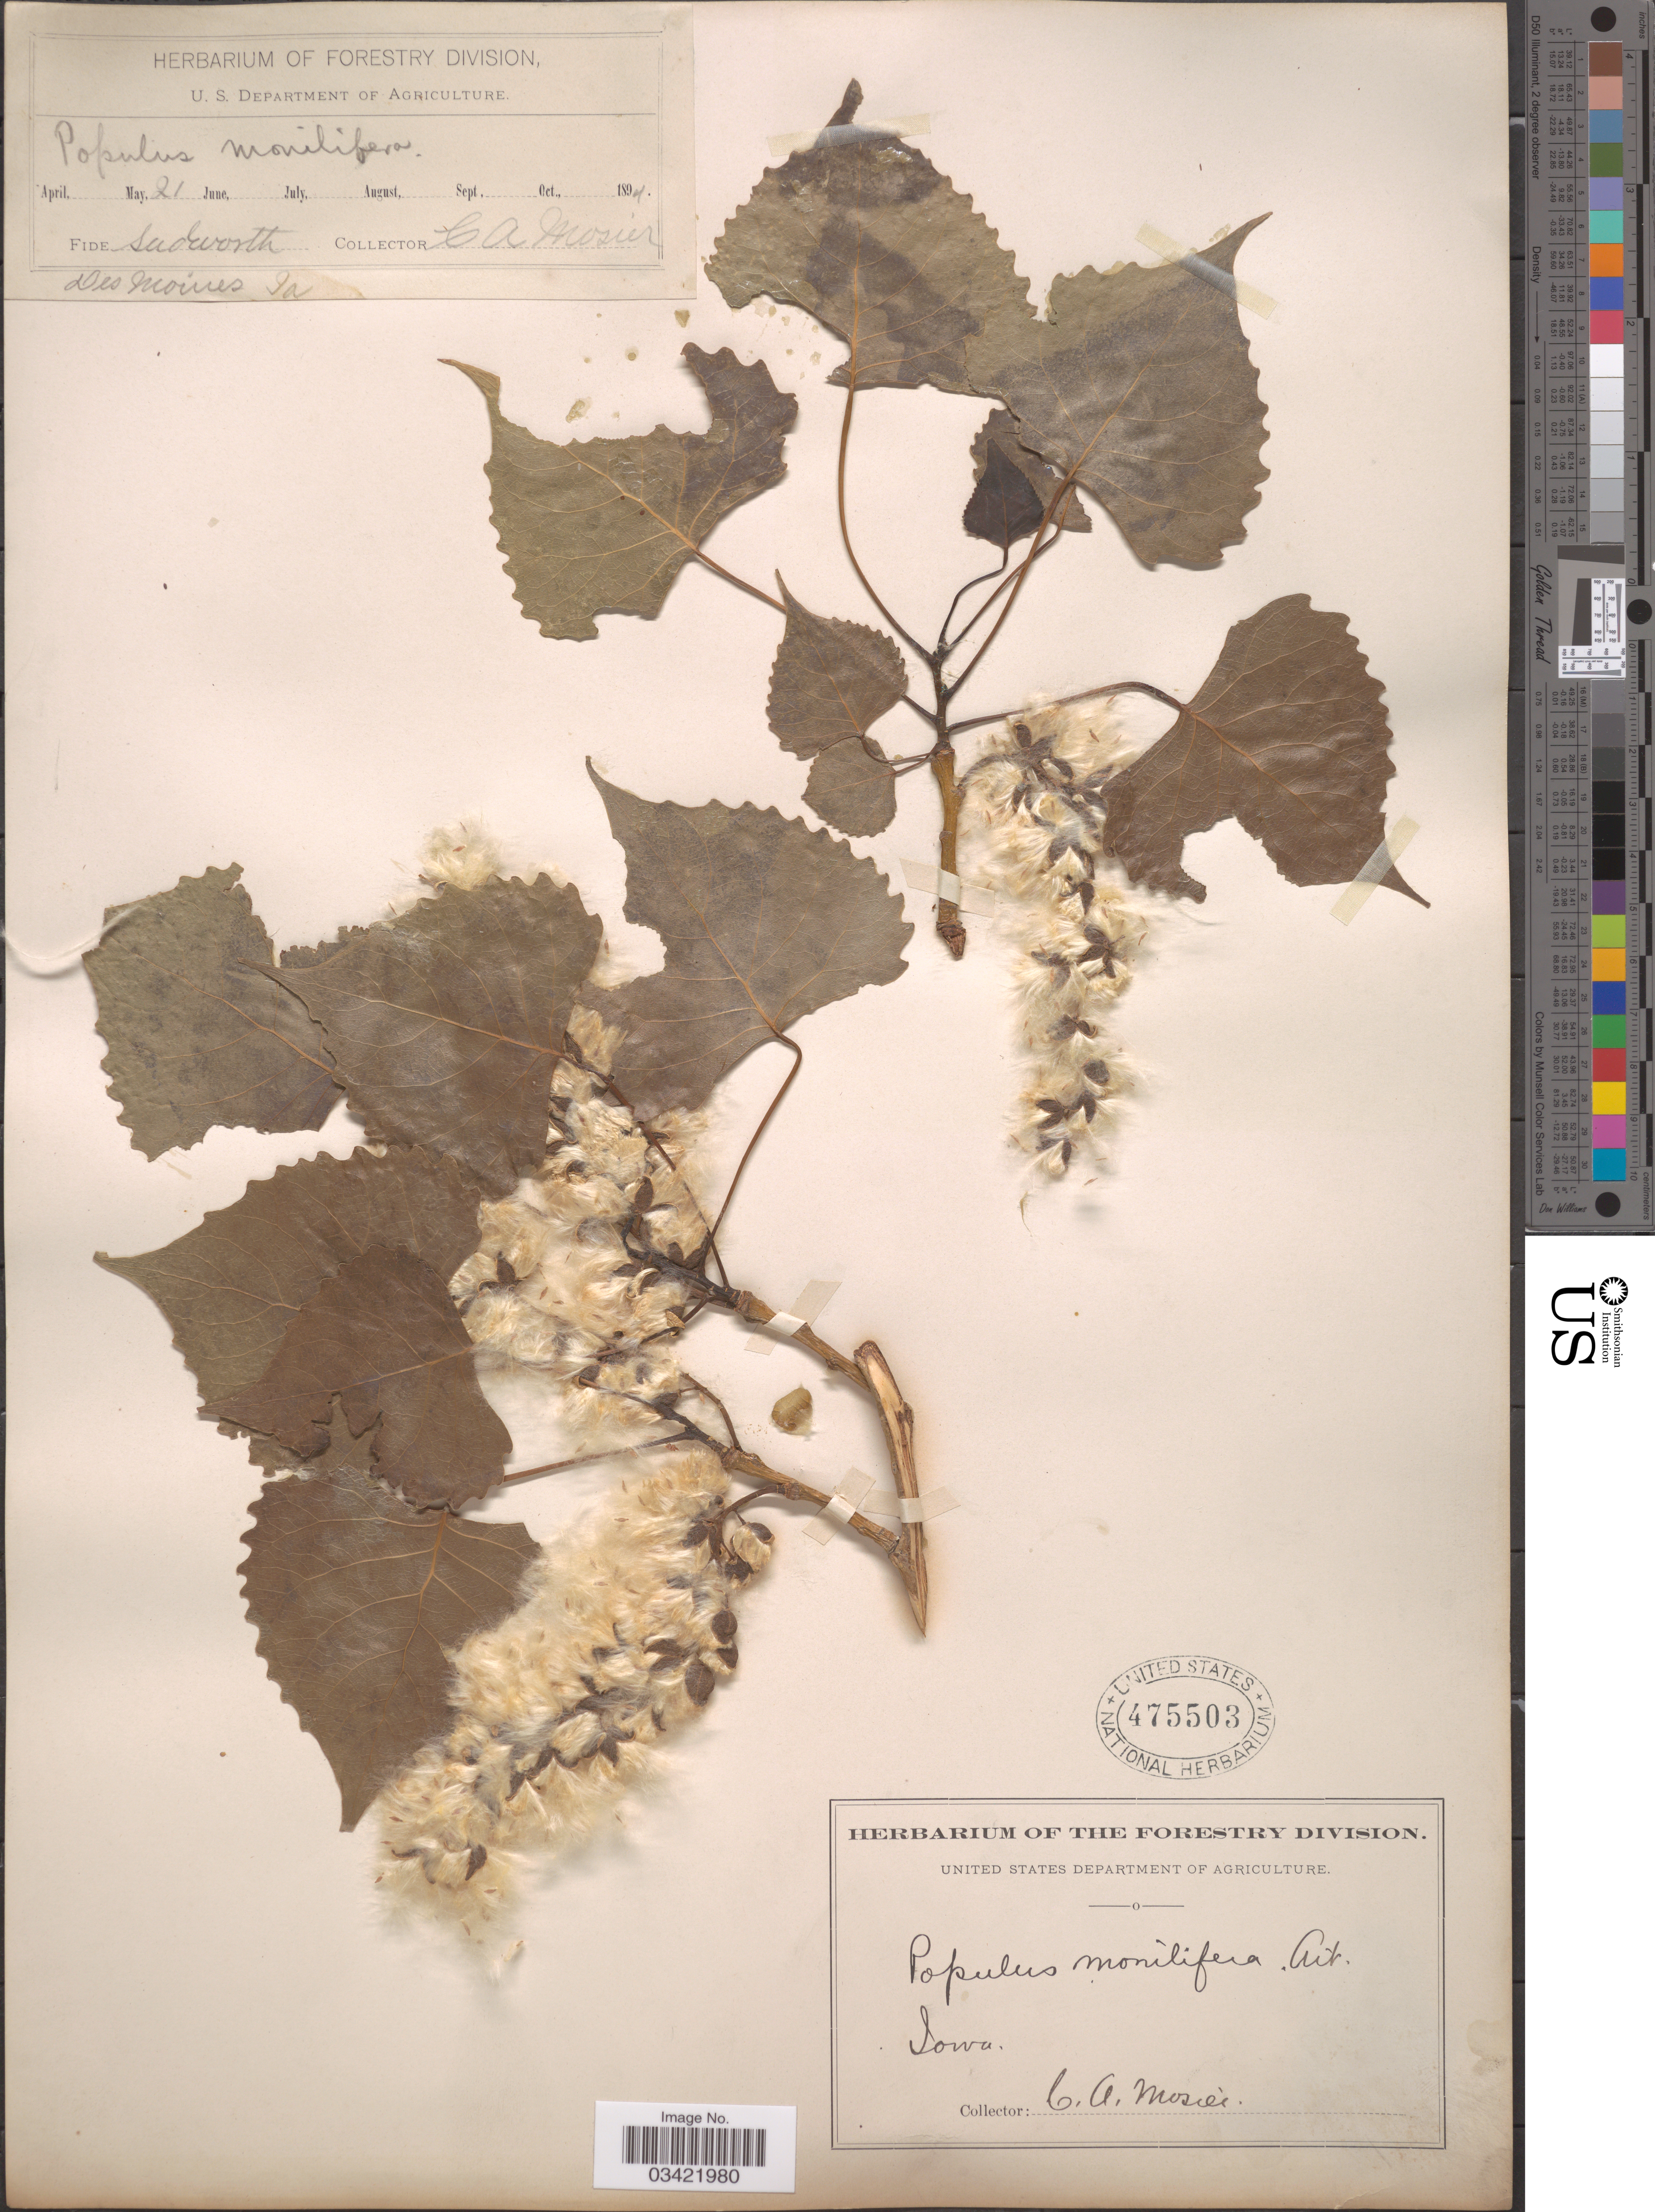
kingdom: Plantae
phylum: Tracheophyta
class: Magnoliopsida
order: Malpighiales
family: Salicaceae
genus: Populus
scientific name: Populus deltoides subsp. monilifera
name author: (Aiton) Eckenw.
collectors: C. A. Mosier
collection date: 1894-05-21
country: United States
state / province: Iowa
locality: Des Moines.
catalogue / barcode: US 475503